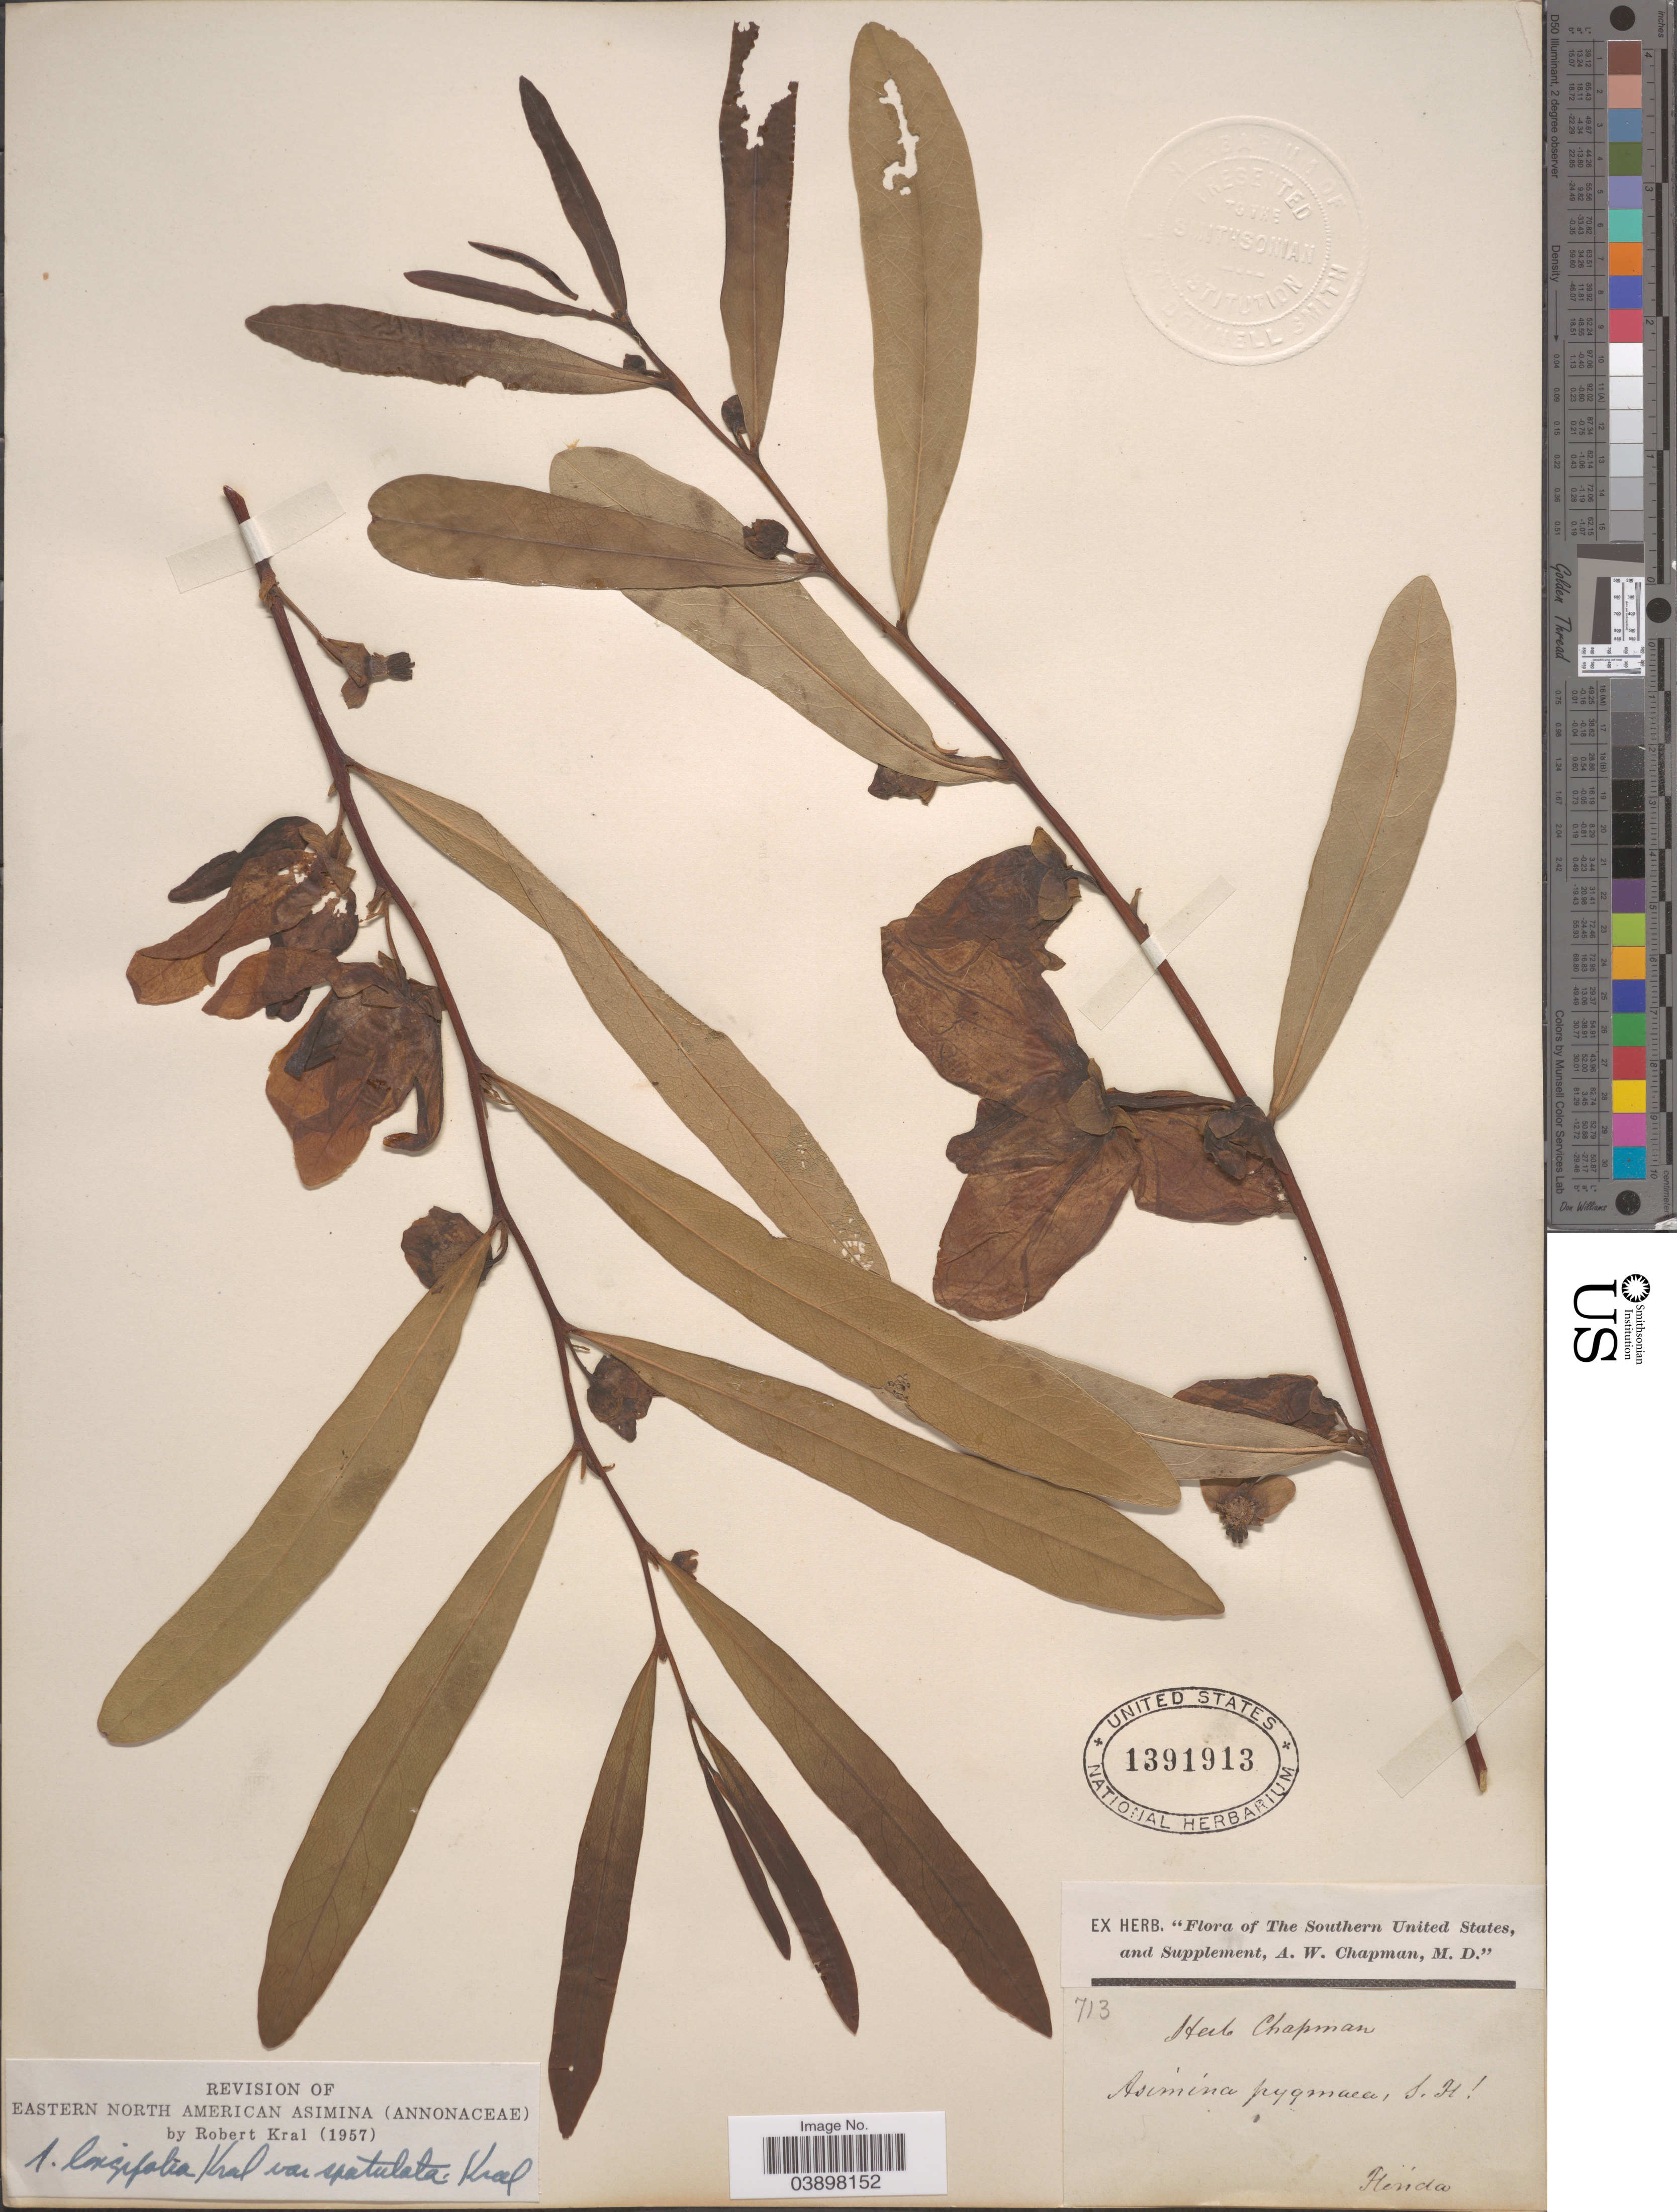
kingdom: Plantae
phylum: Tracheophyta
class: Magnoliopsida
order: Magnoliales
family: Annonaceae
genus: Asimina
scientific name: Asimina longifolia var. spatulata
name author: Kral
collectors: ex herb. A.W. Chapman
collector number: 713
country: United States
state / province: Florida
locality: The Southern United States, and Supplement.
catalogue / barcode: US 1391913